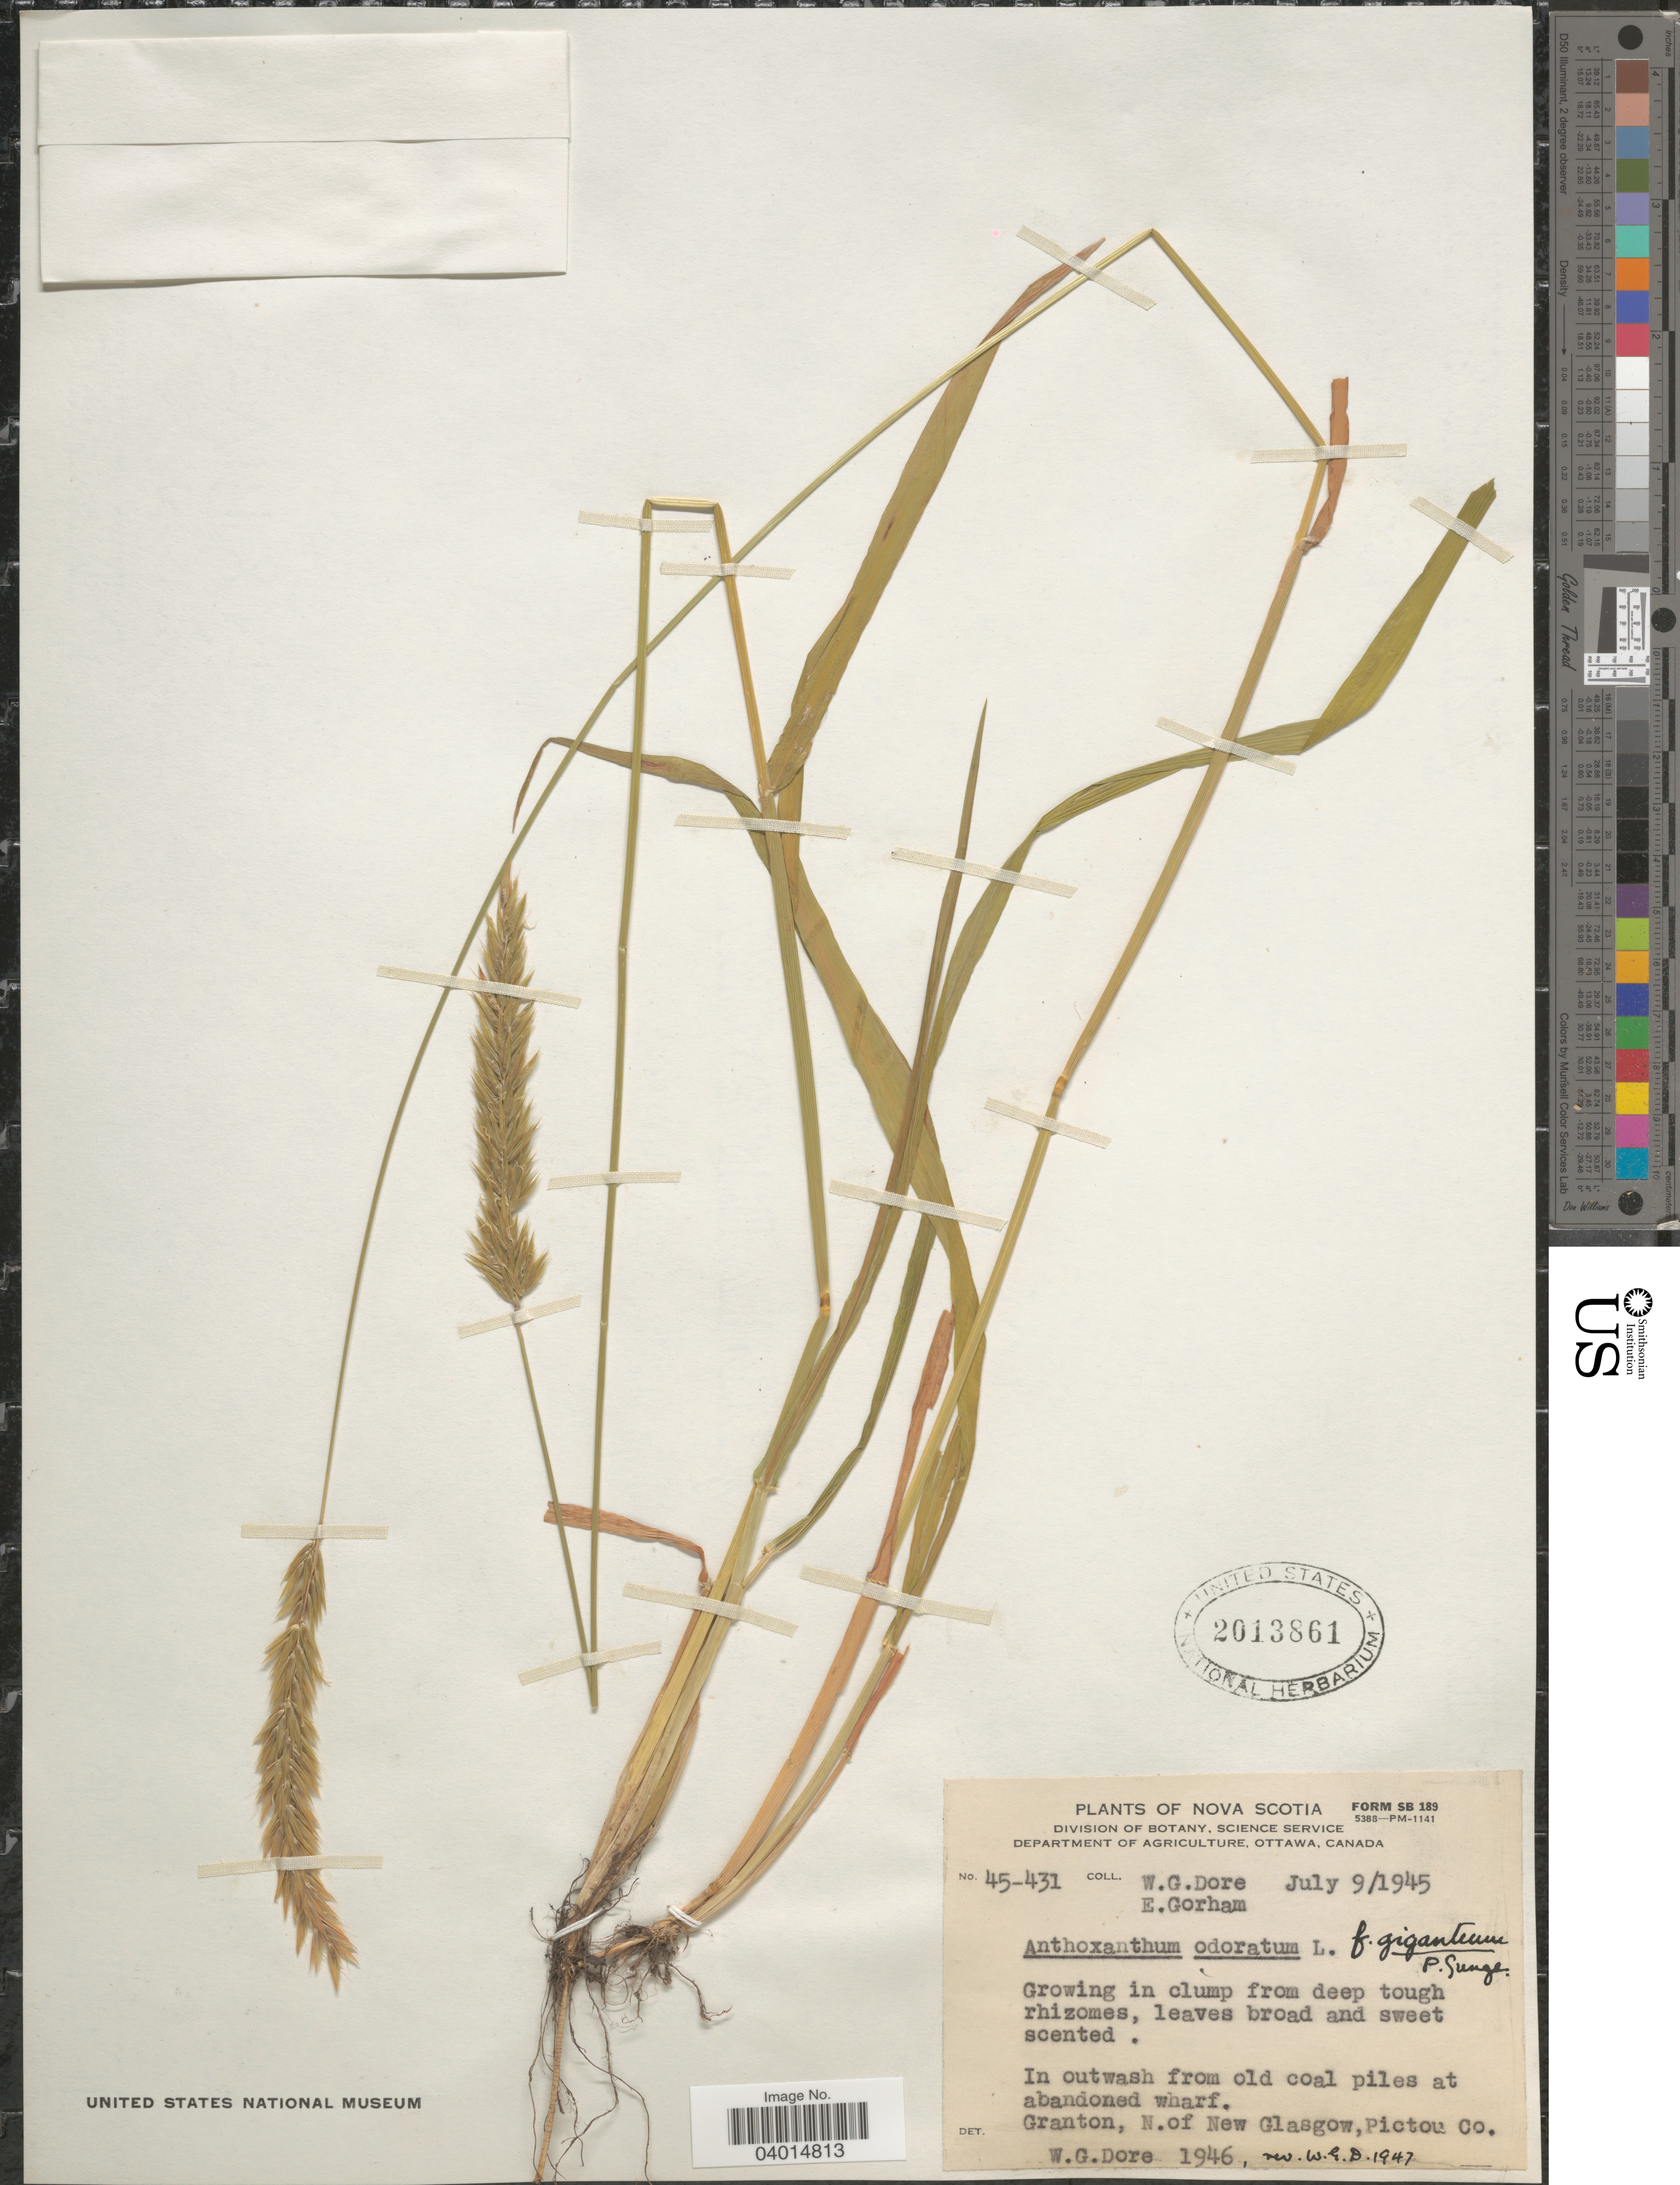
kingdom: Plantae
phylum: Tracheophyta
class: Liliopsida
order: Poales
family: Poaceae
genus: Anthoxanthum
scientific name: Anthoxanthum odoratum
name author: L.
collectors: W. Dore & E. Gorham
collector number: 45-431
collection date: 1945-07-09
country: Canada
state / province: Nova Scotia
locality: Granton, N. of New Glasgow, Pictou Co.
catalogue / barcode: US 2013861